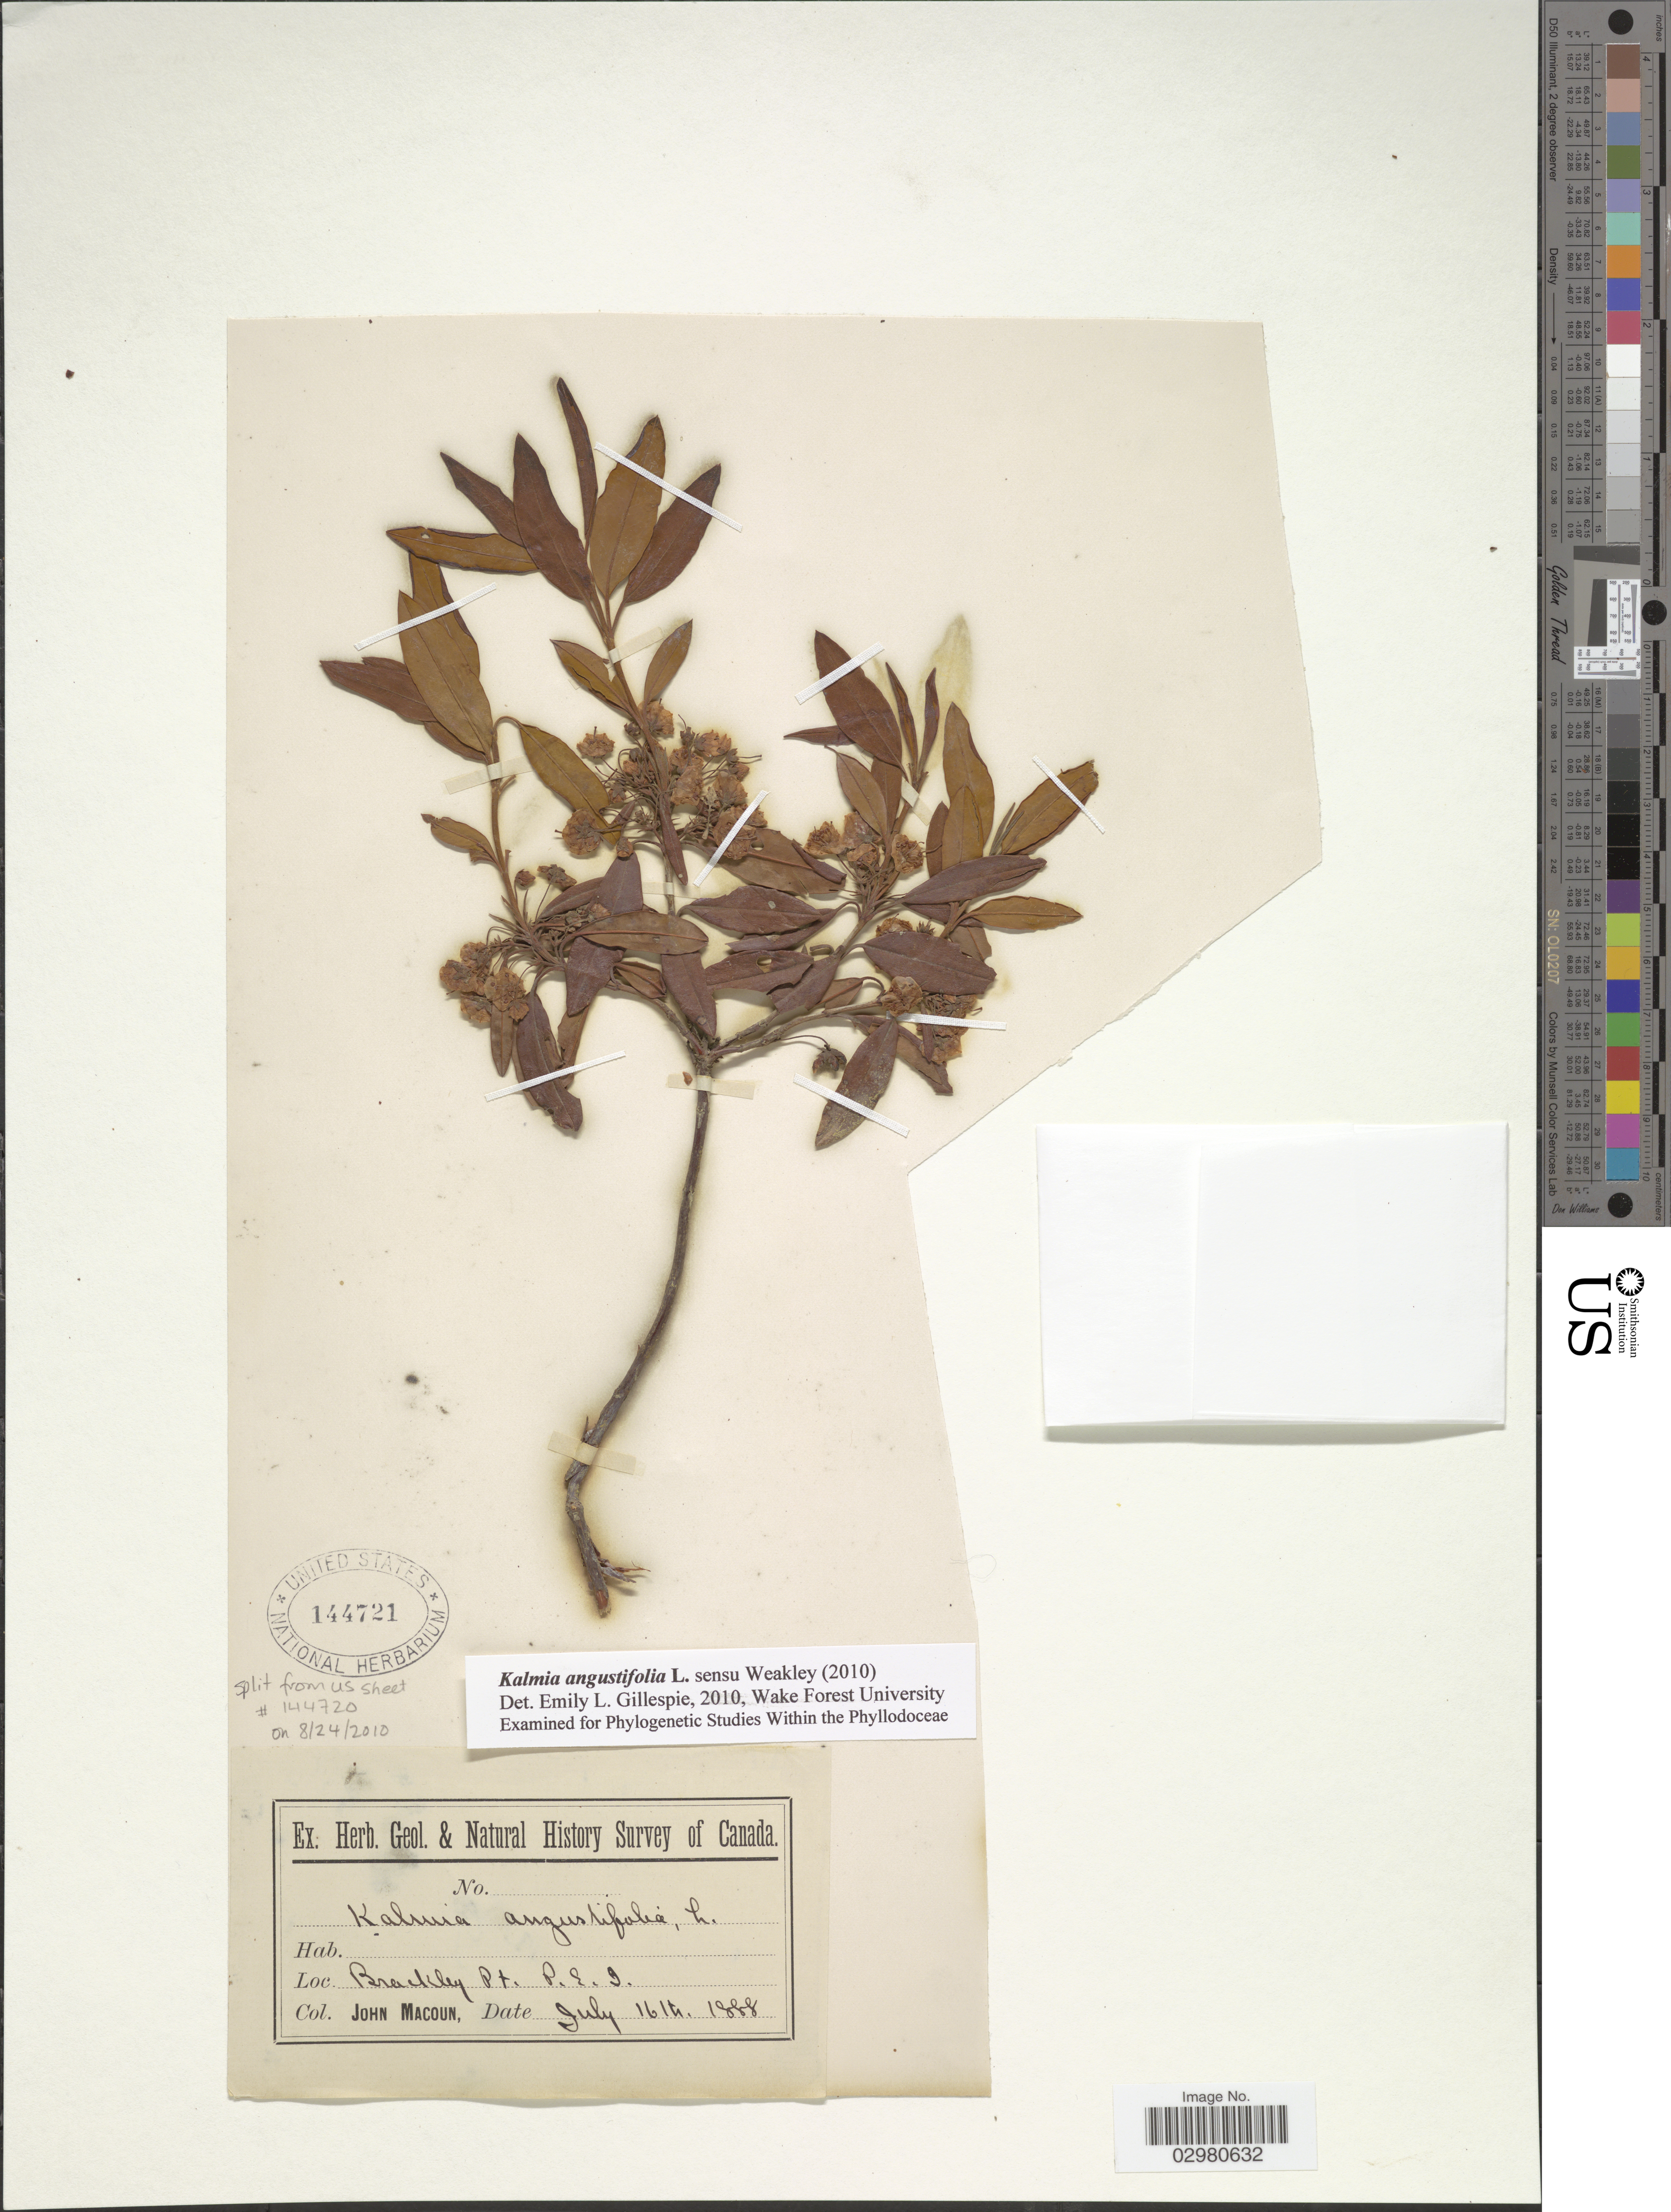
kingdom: Plantae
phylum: Tracheophyta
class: Magnoliopsida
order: Ericales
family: Ericaceae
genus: Kalmia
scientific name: Kalmia angustifolia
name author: L.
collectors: J. Macoun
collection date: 1888-07-16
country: Canada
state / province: Prince Edward Island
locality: Brackley Pt. P.E.I.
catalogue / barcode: US 144721